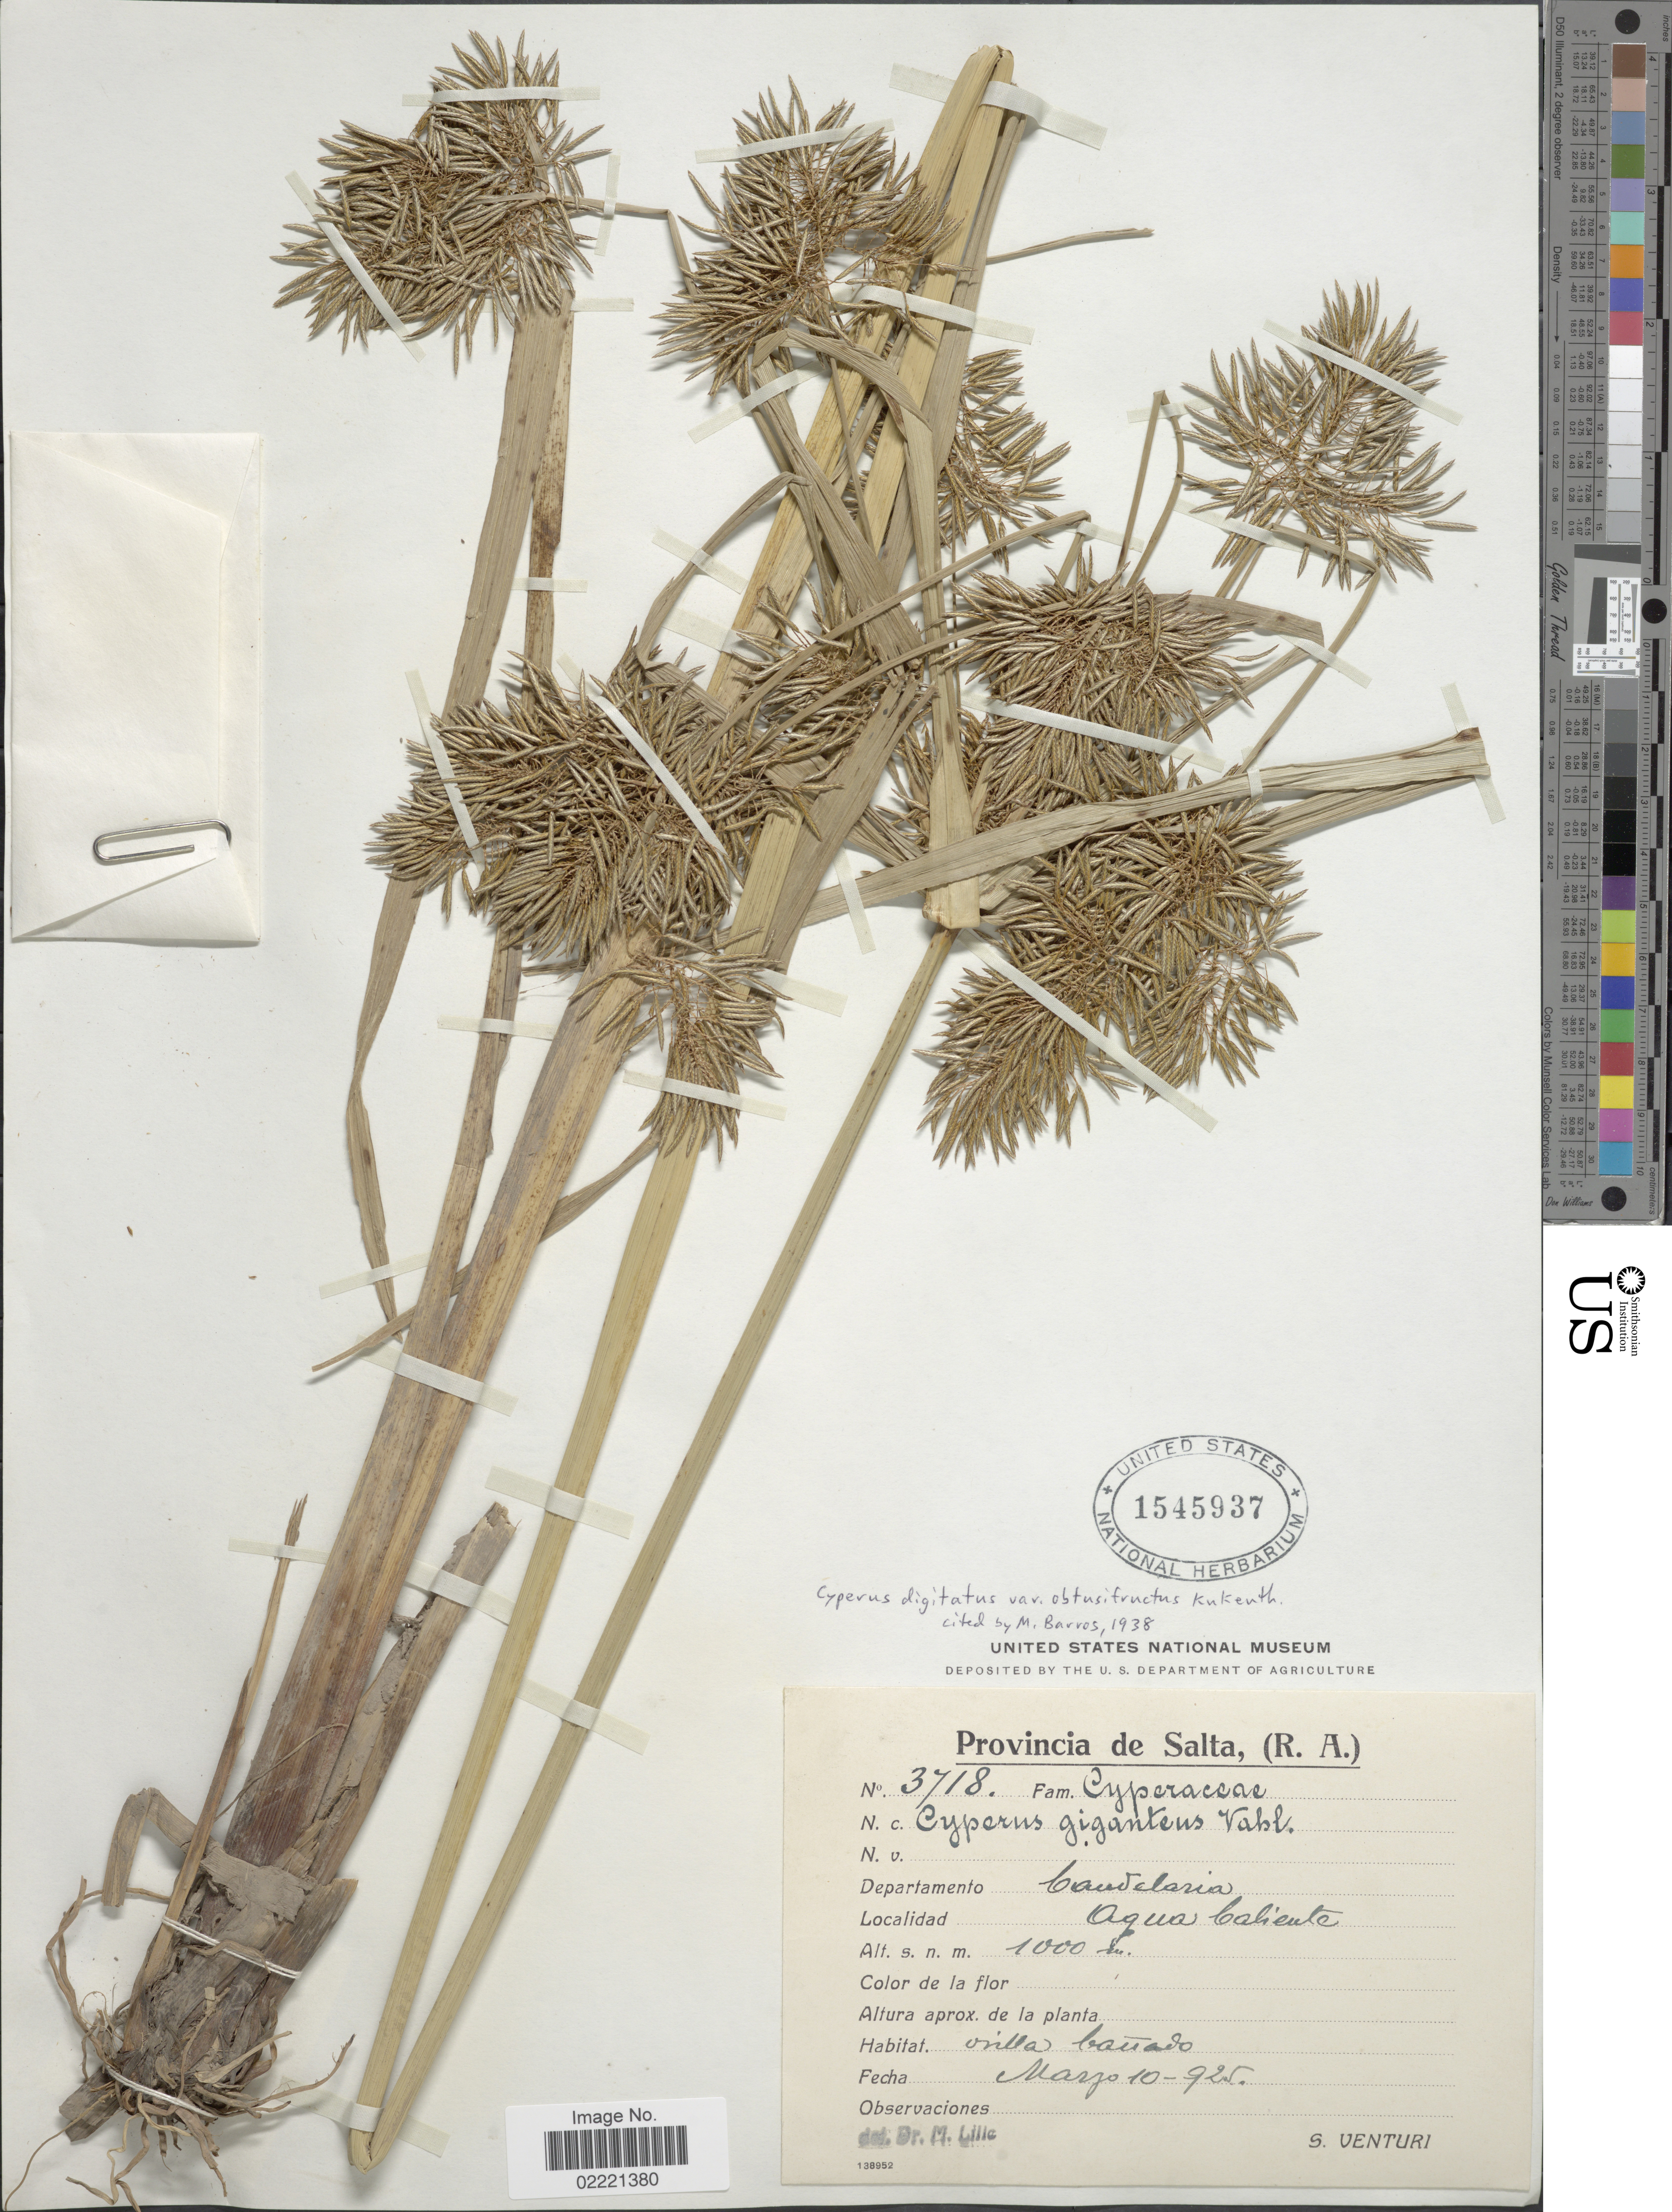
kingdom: Plantae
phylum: Tracheophyta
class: Liliopsida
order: Poales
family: Cyperaceae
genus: Cyperus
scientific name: Cyperus digitatus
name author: Roxb.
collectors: S. Venturi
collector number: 3718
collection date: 1925-03-10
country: Argentina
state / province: Salta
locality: (R.A.) Departemento Candelaria, Agua Caliente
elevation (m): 1000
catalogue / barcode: US 1545937